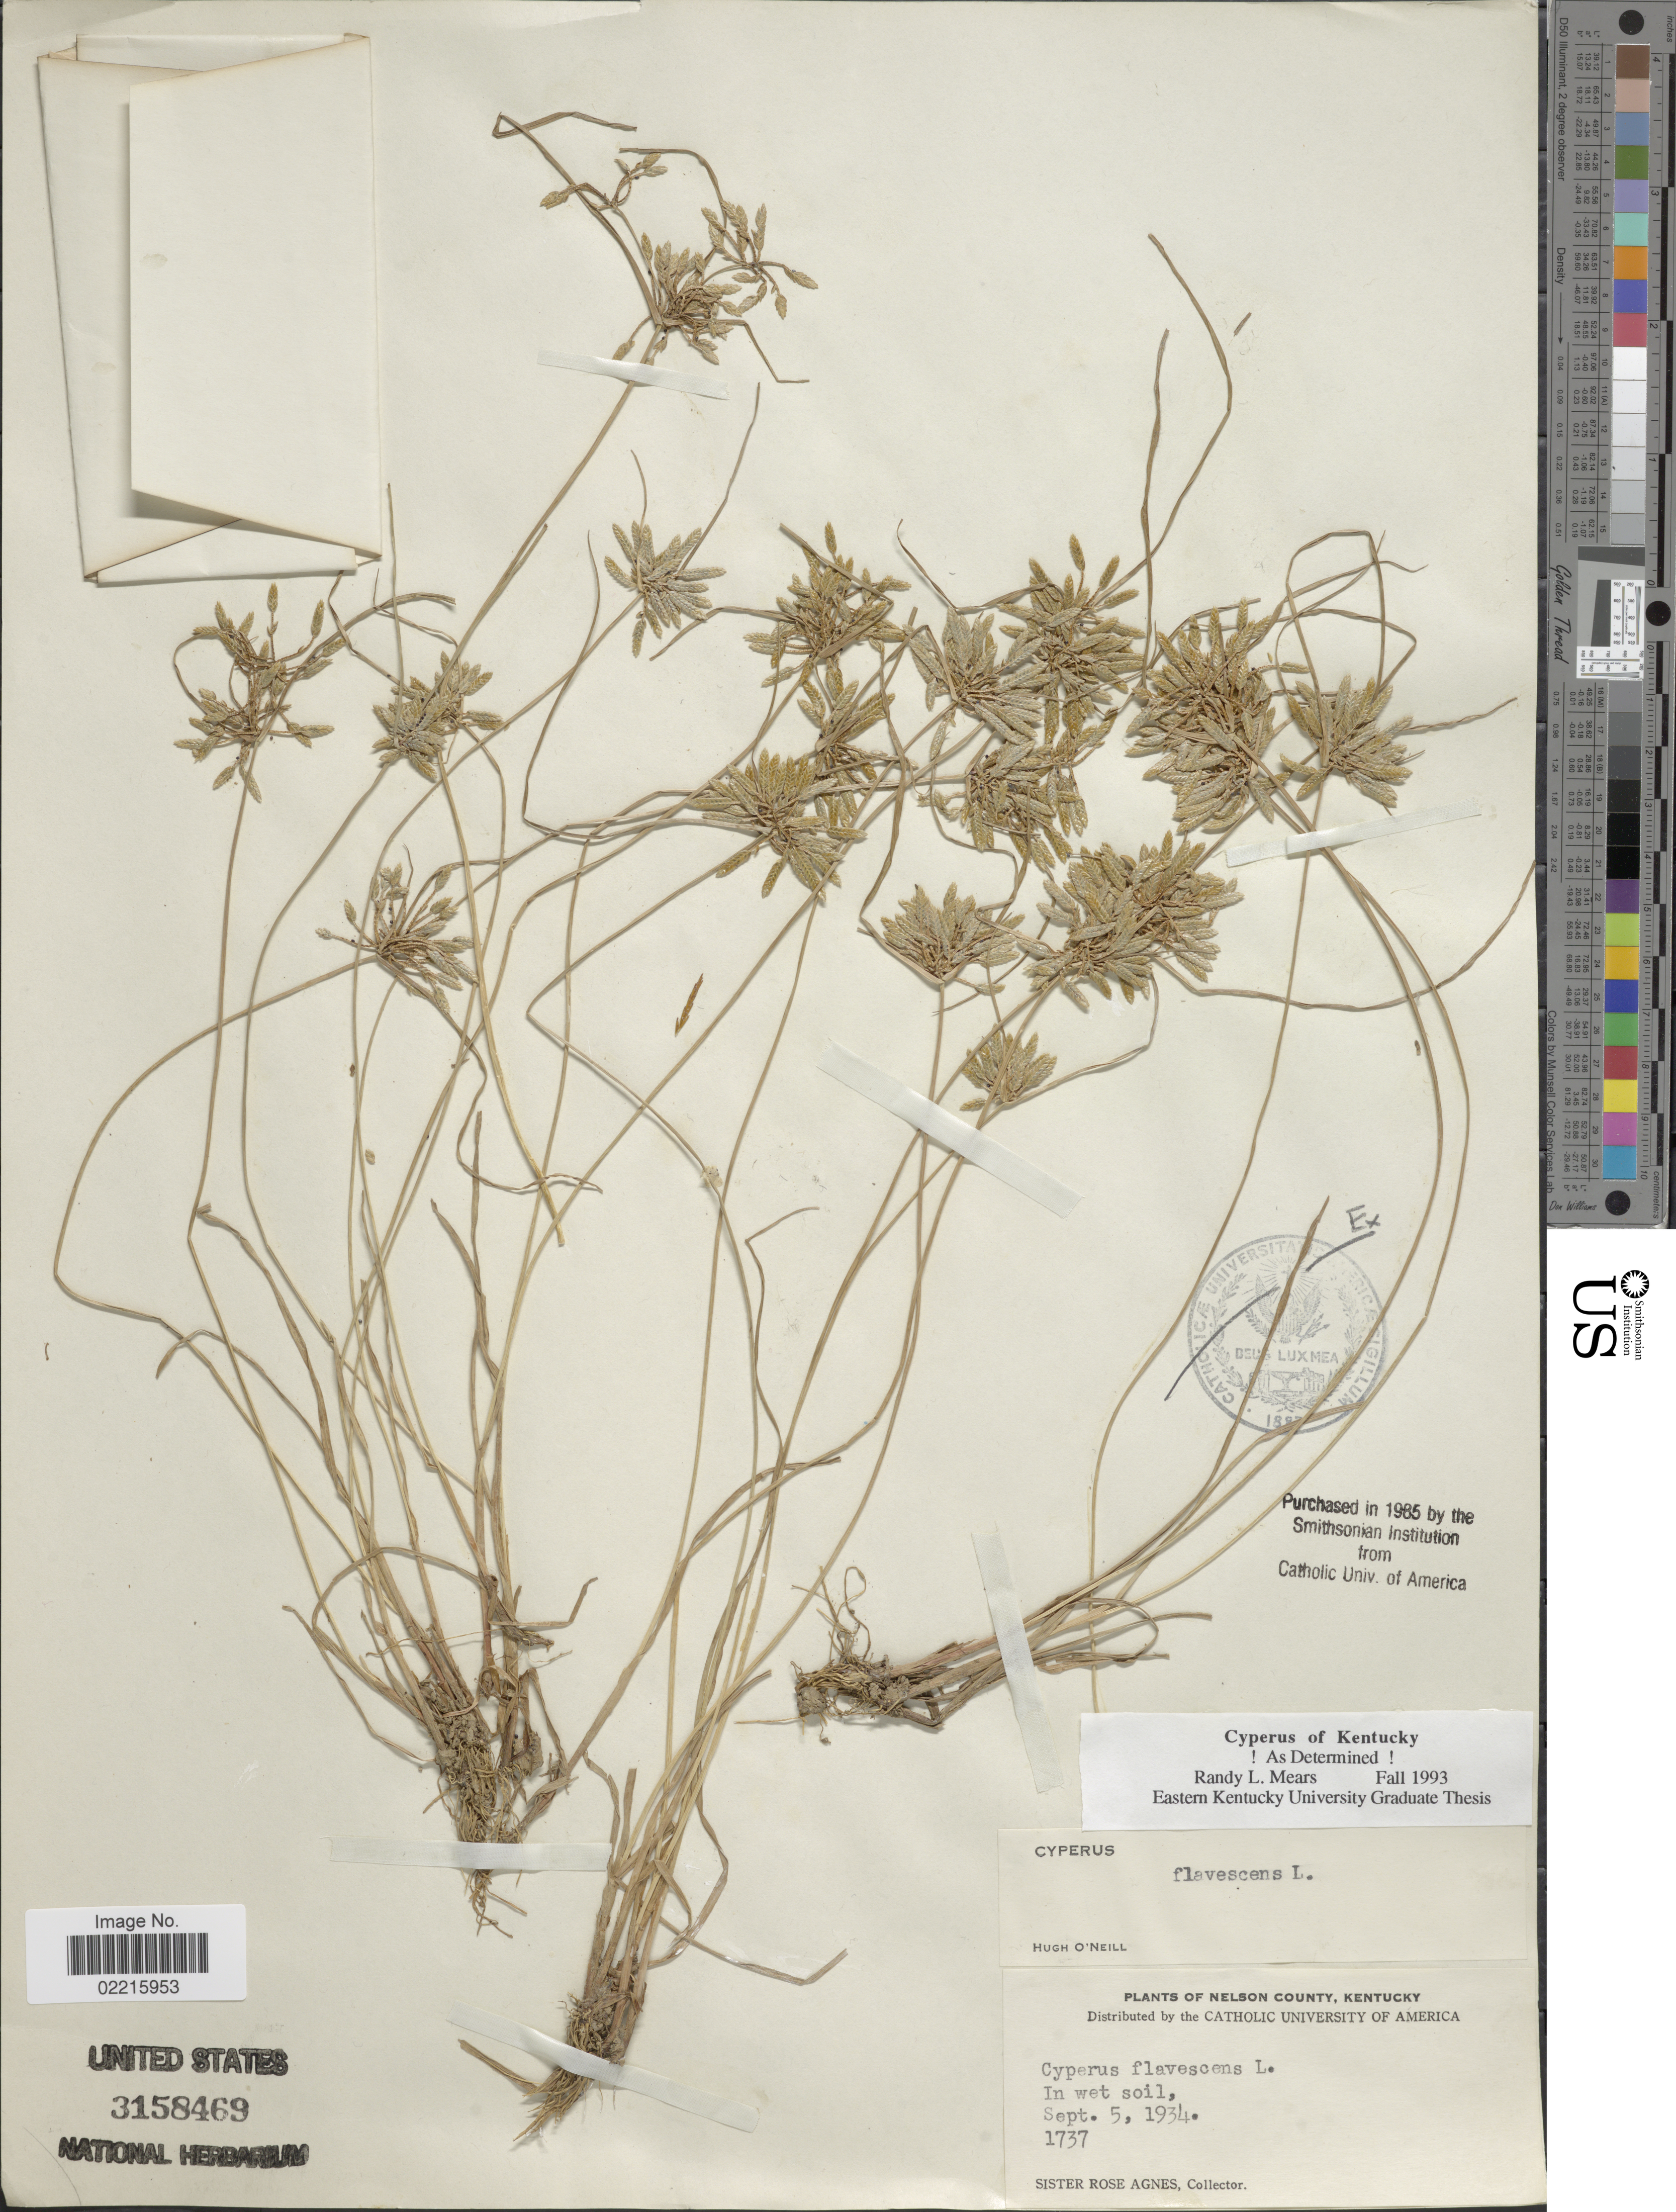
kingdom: Plantae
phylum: Tracheophyta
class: Liliopsida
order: Poales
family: Cyperaceae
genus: Cyperus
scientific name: Cyperus flavescens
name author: L.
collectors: Sister Rose Agnes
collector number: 1737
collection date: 1934-09-05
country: United States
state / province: Kentucky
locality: Nelson County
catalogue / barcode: US 3158469